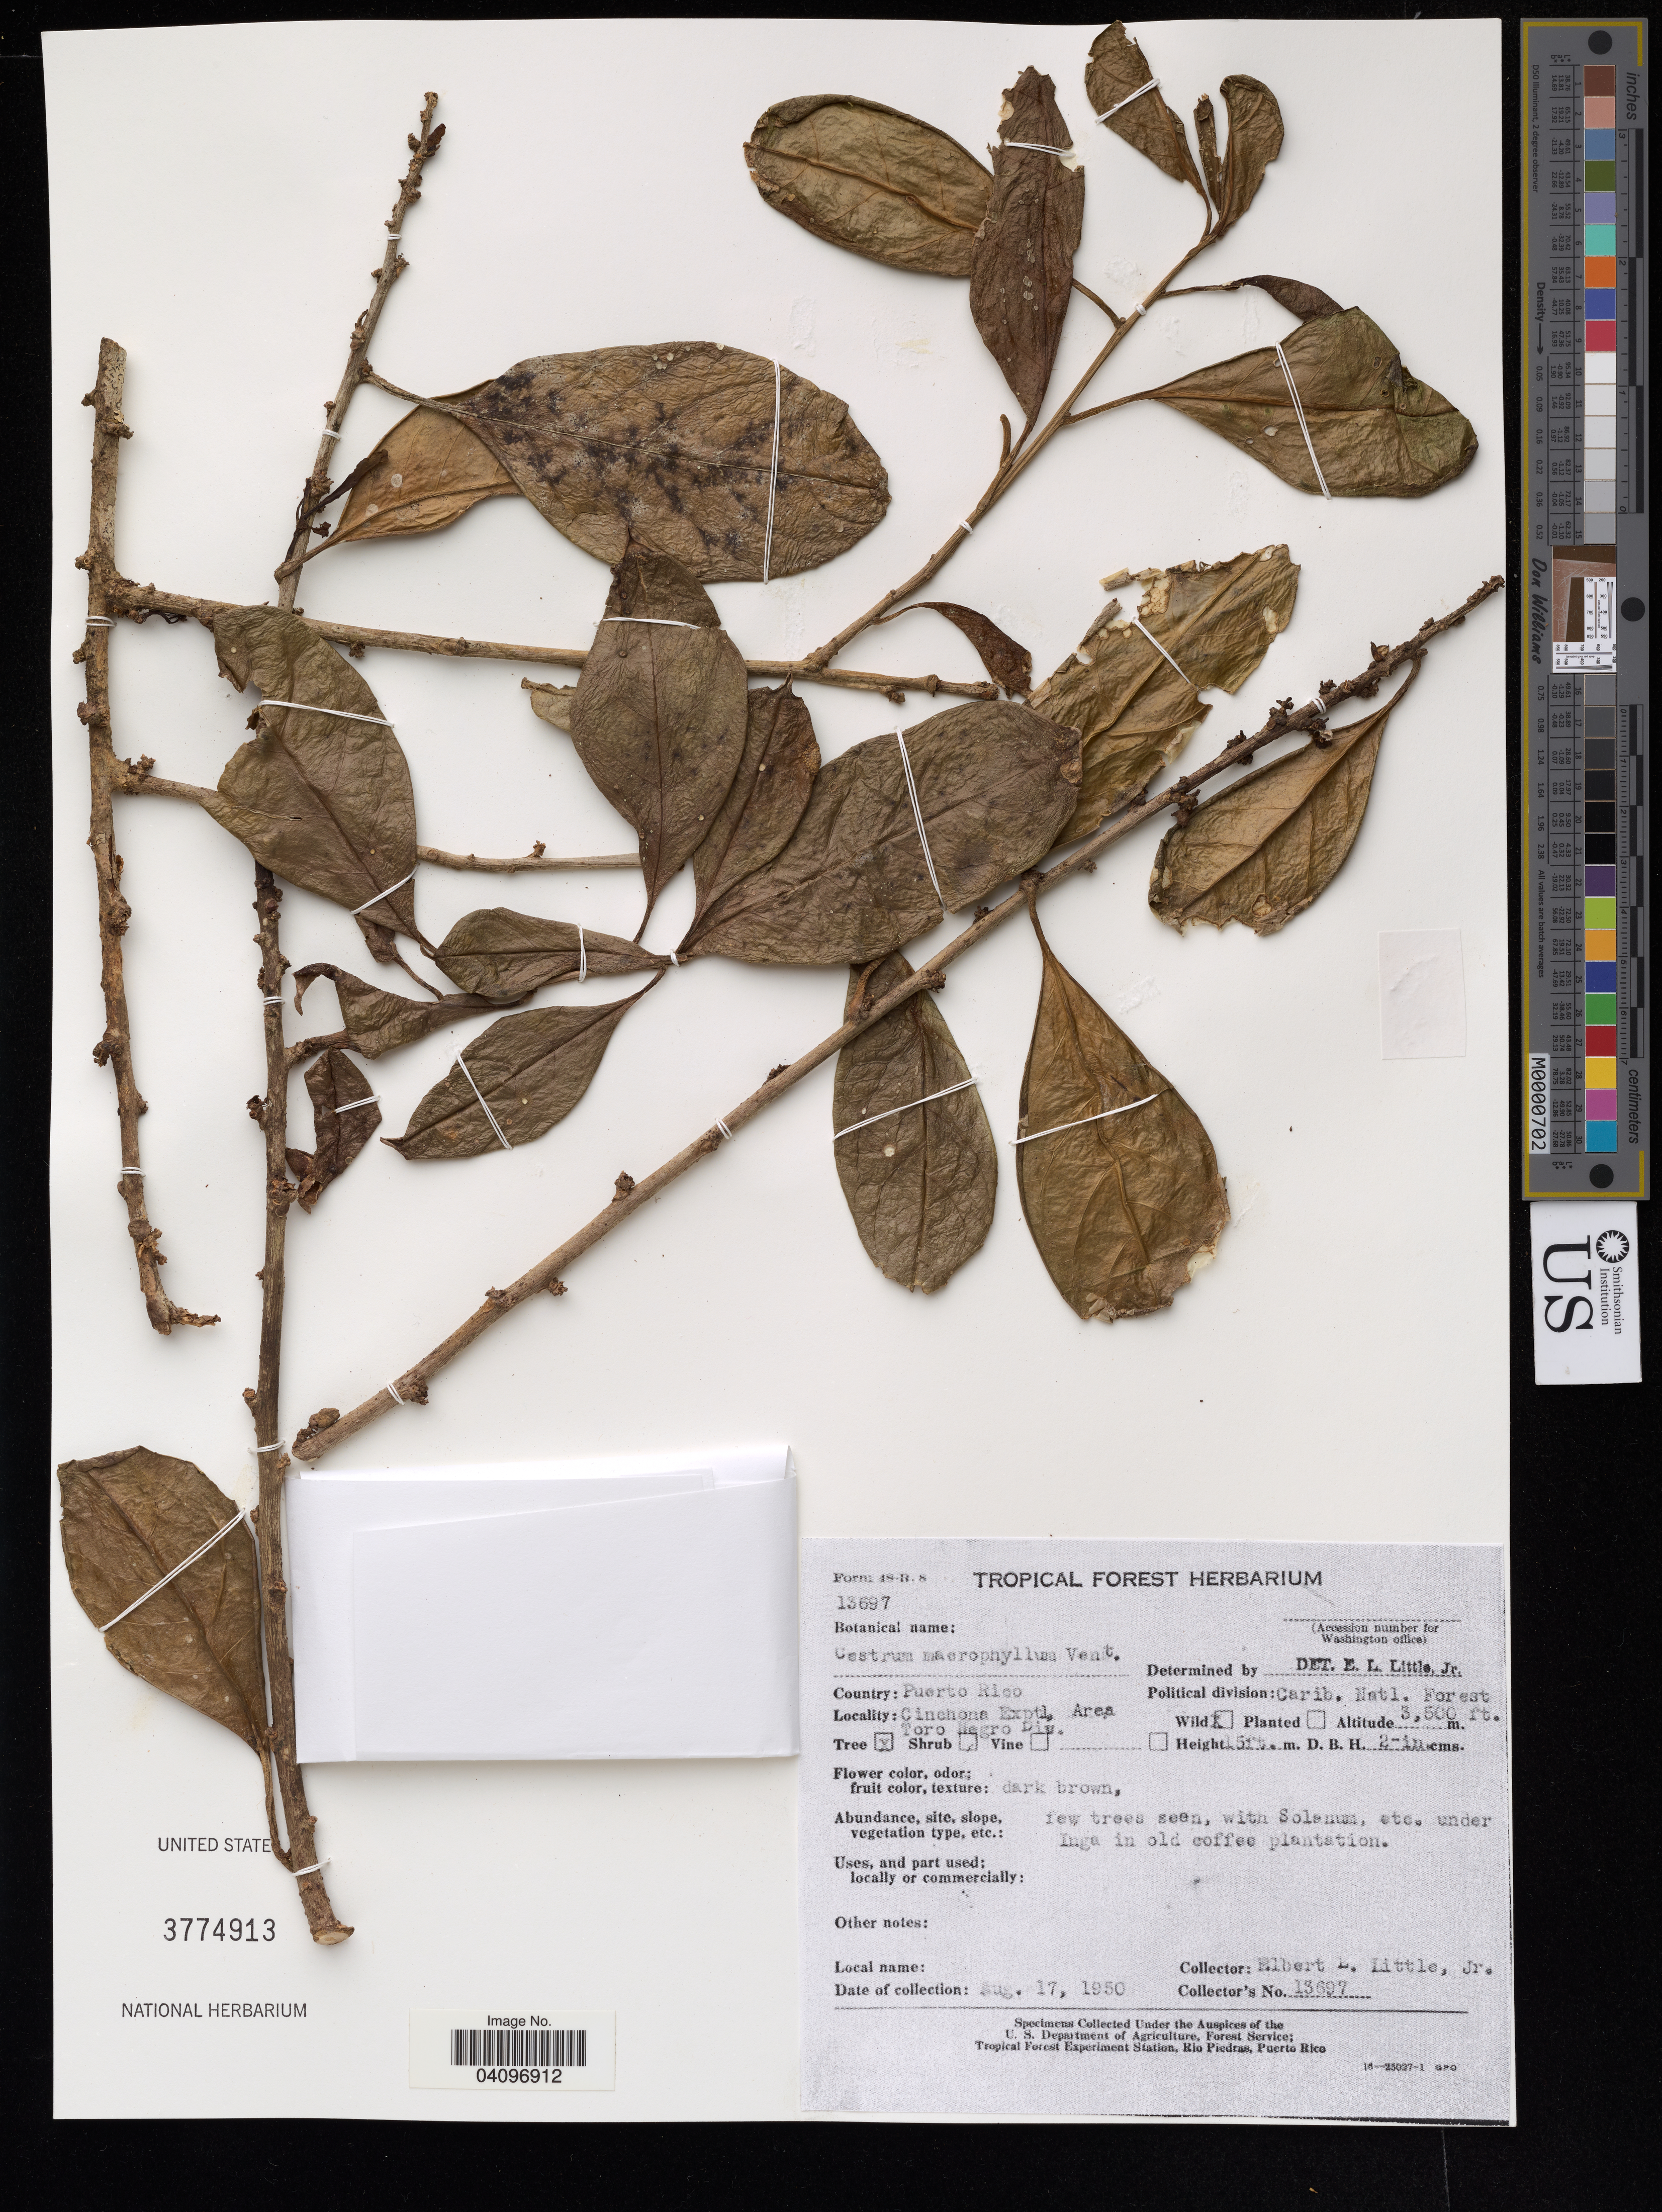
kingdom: Plantae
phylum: Tracheophyta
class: Magnoliopsida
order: Solanales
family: Solanaceae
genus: Cestrum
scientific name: Cestrum macrophyllum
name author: Vent.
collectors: E. L. Little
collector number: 13697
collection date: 1950-08-17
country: Puerto Rico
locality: Cinchona Exptl, Area Toro Negro Div.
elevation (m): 1067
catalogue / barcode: US 3774913